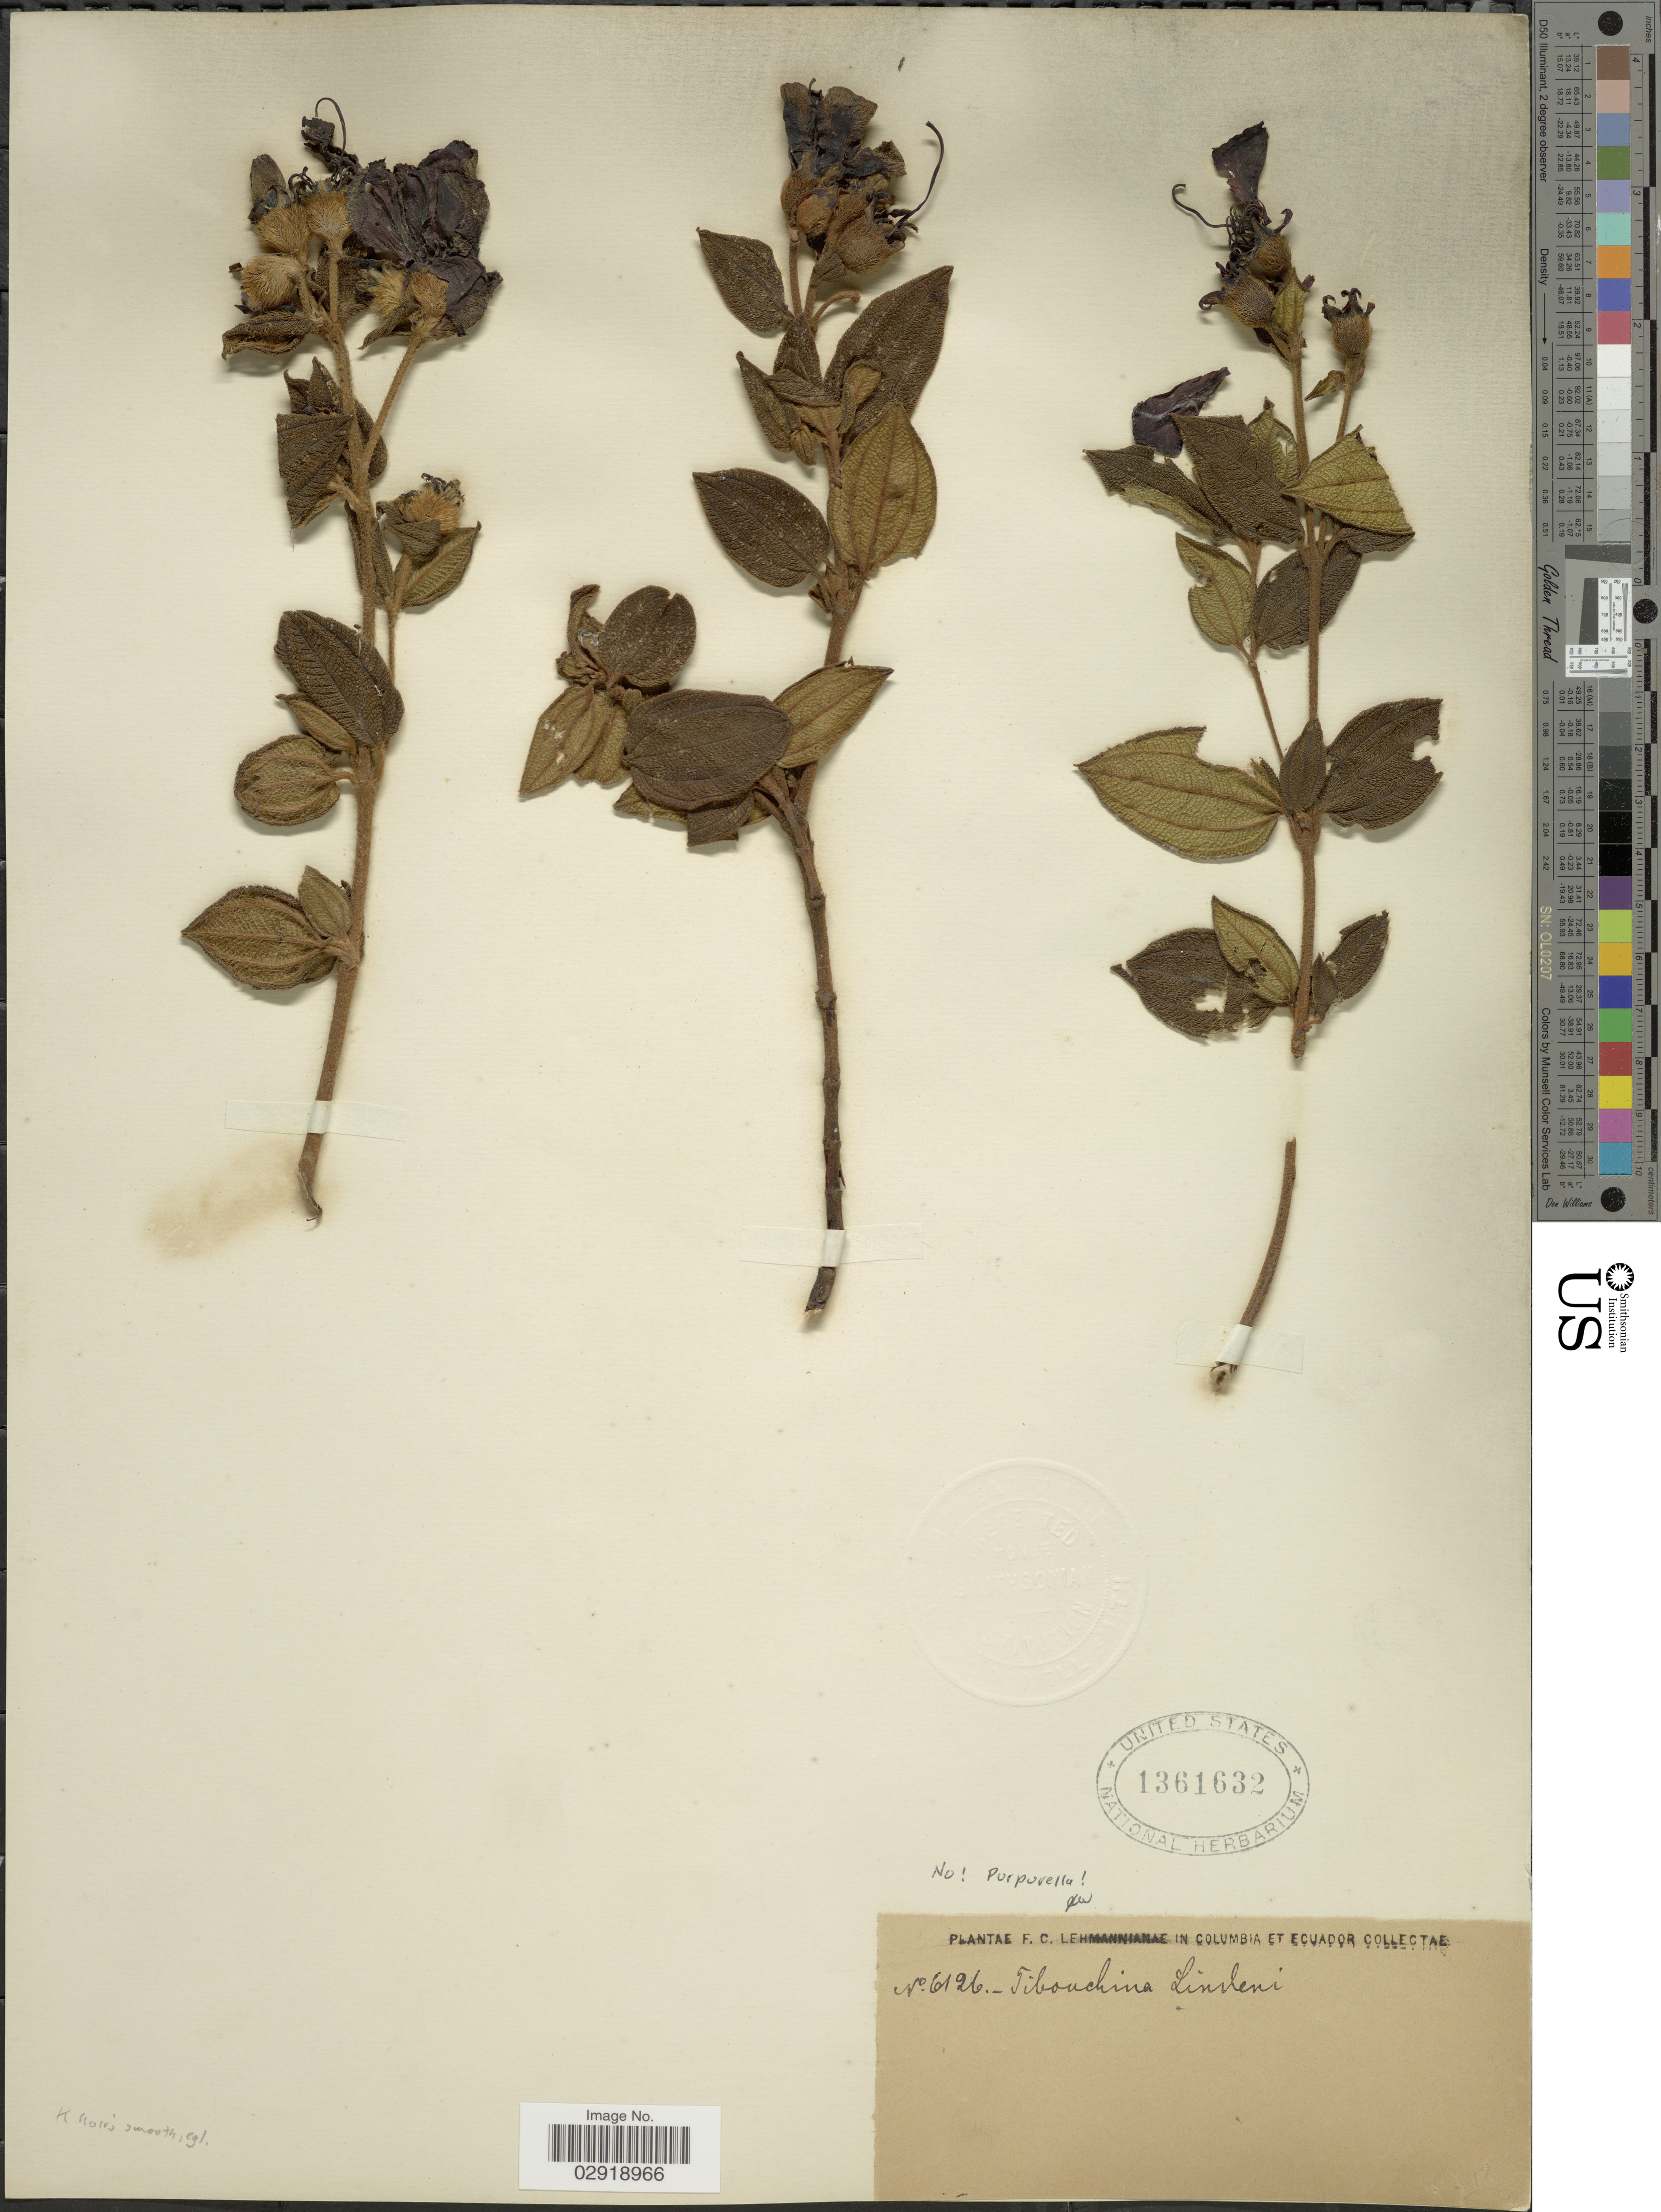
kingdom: Plantae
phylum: Tracheophyta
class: Magnoliopsida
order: Myrtales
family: Melastomataceae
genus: Chaetogastra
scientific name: Chaetogastra grossa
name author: (L. f.) P.J.F. Guim. & Michelang.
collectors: F. C. Lehmann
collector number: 6126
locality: In Columbia et Ecuador.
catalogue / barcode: US 1361632